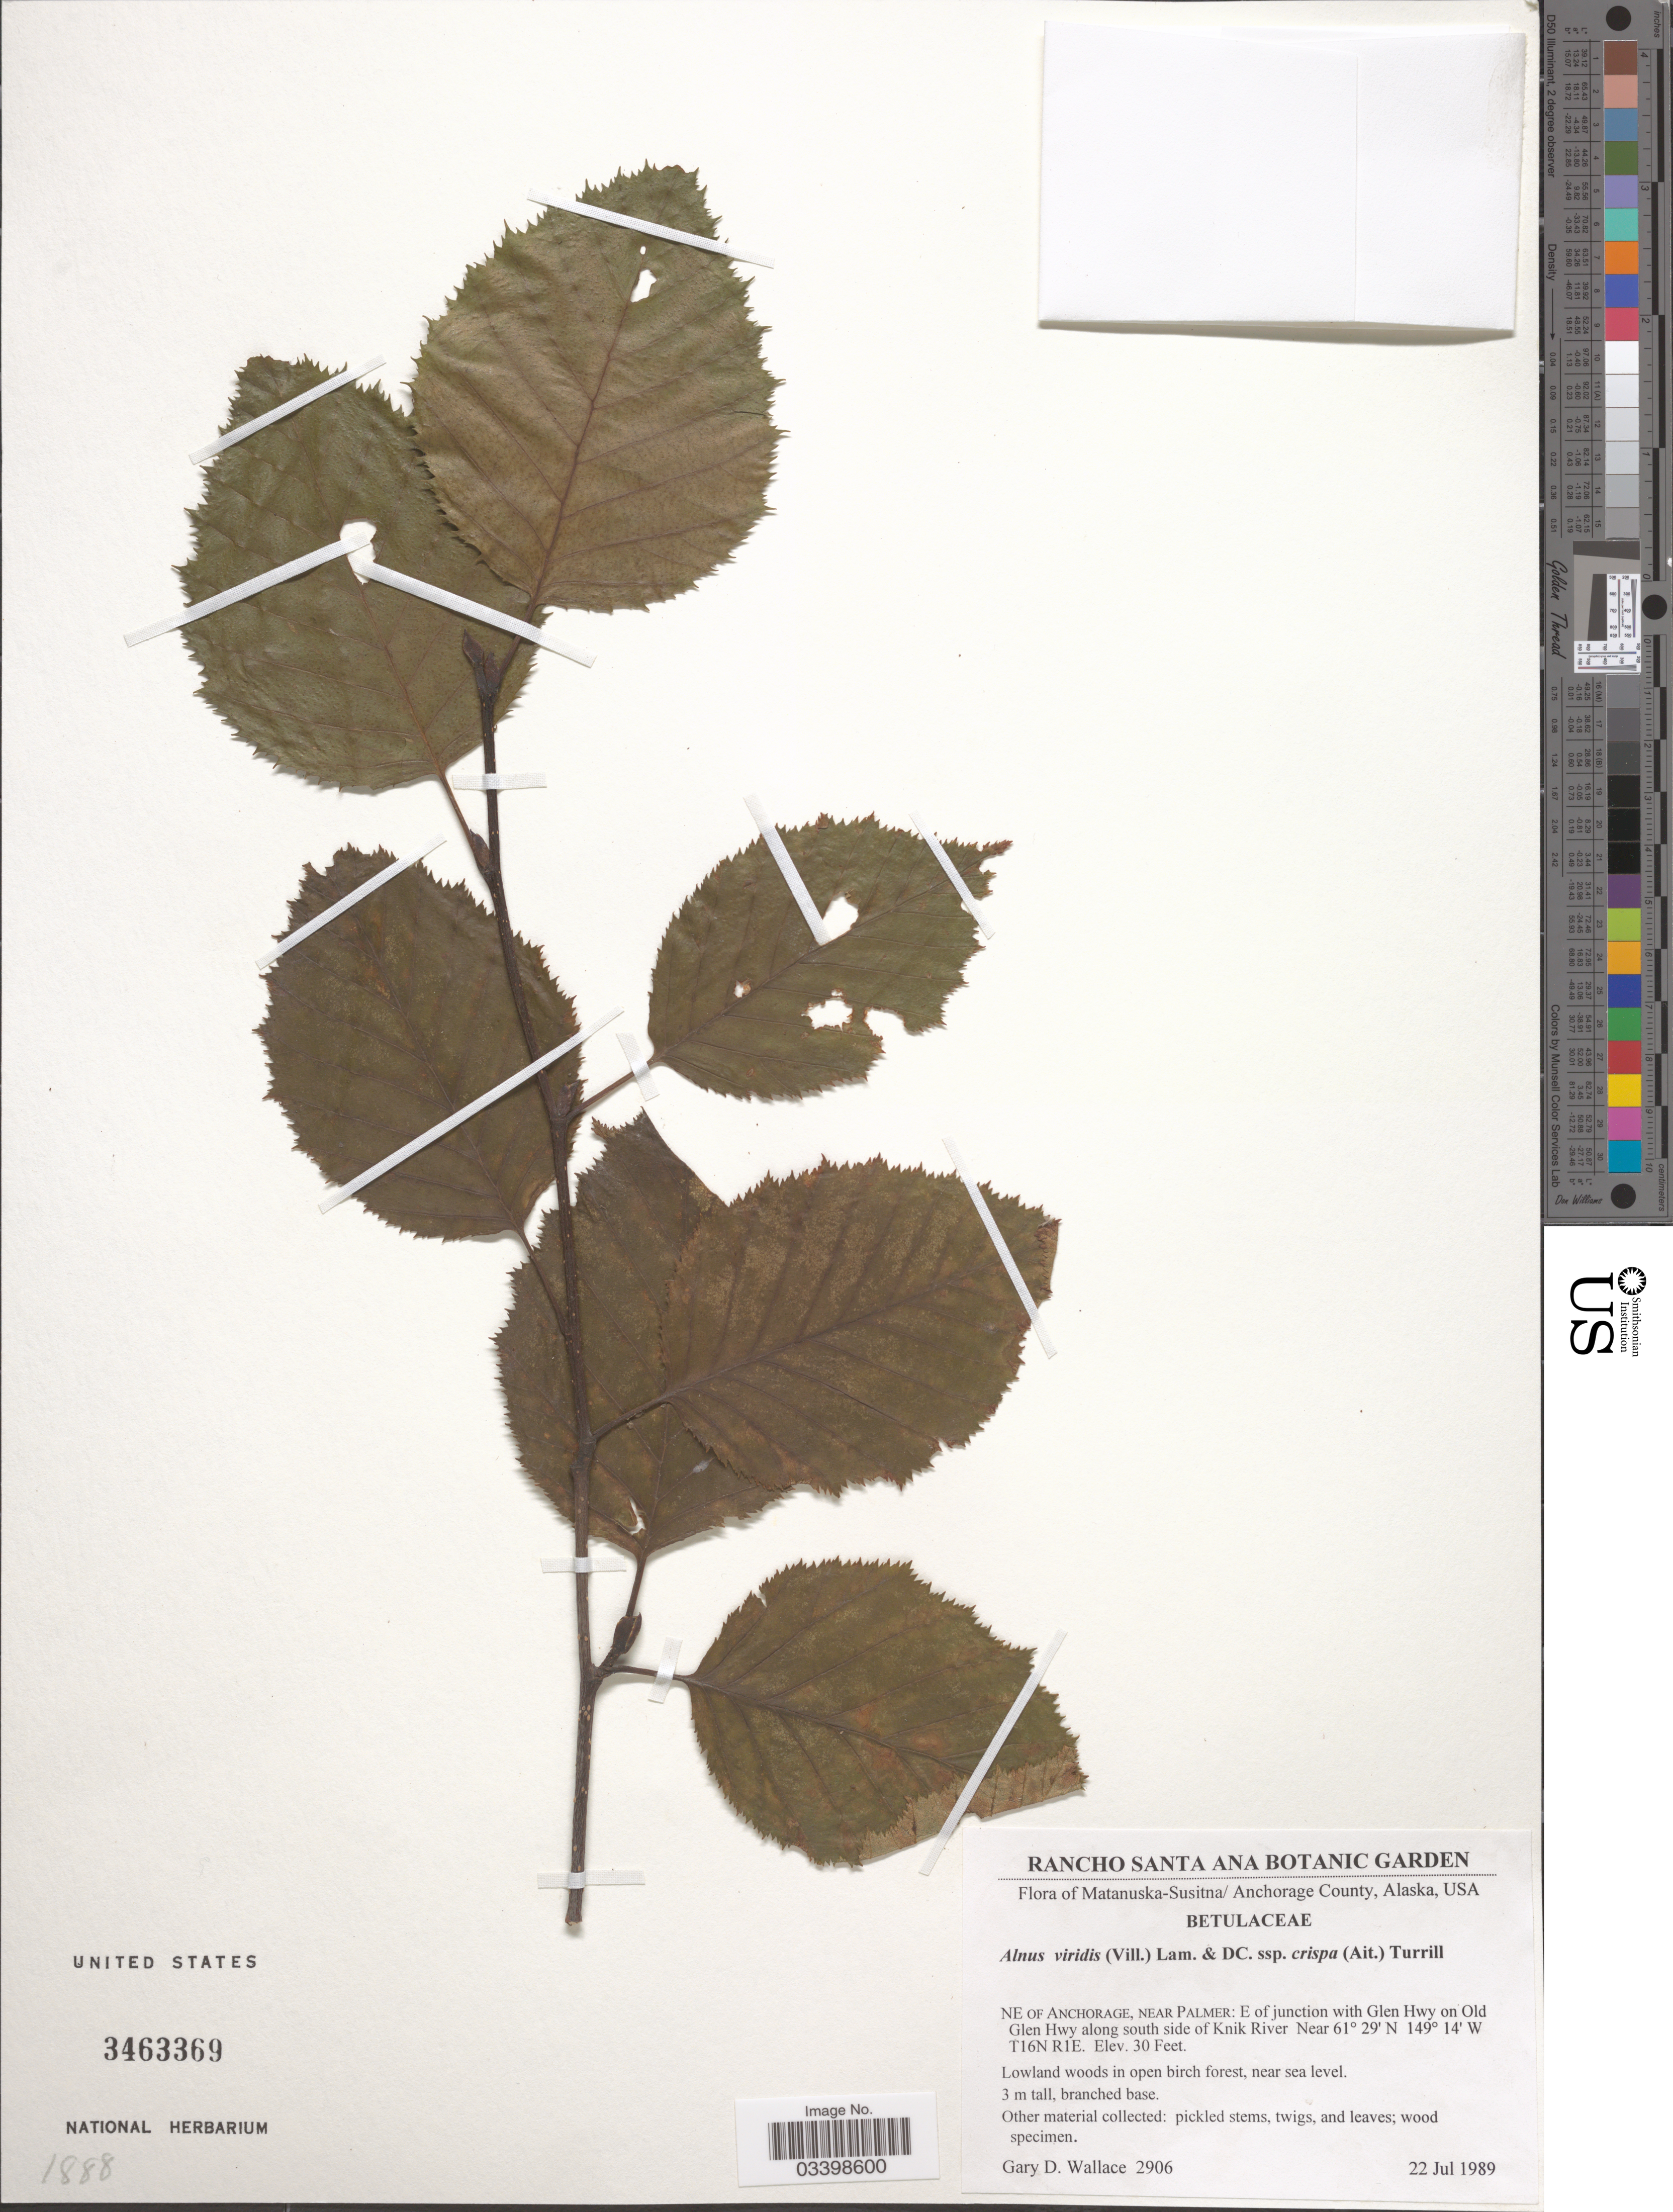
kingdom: Plantae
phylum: Tracheophyta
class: Magnoliopsida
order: Fagales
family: Betulaceae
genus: Alnus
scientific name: Alnus viridis subsp. crispa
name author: (Aiton) Turrill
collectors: G. D. Wallace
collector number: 2906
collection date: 1989-07-22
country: United States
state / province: Alaska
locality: Matanuska-Susitna/ Anchorage County. NE of Anchorage, near Palmer: E of junction with Glen Hwy on Old Glen Hwy along south side of Knik River. T16N, R1E.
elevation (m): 9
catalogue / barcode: US 3463369